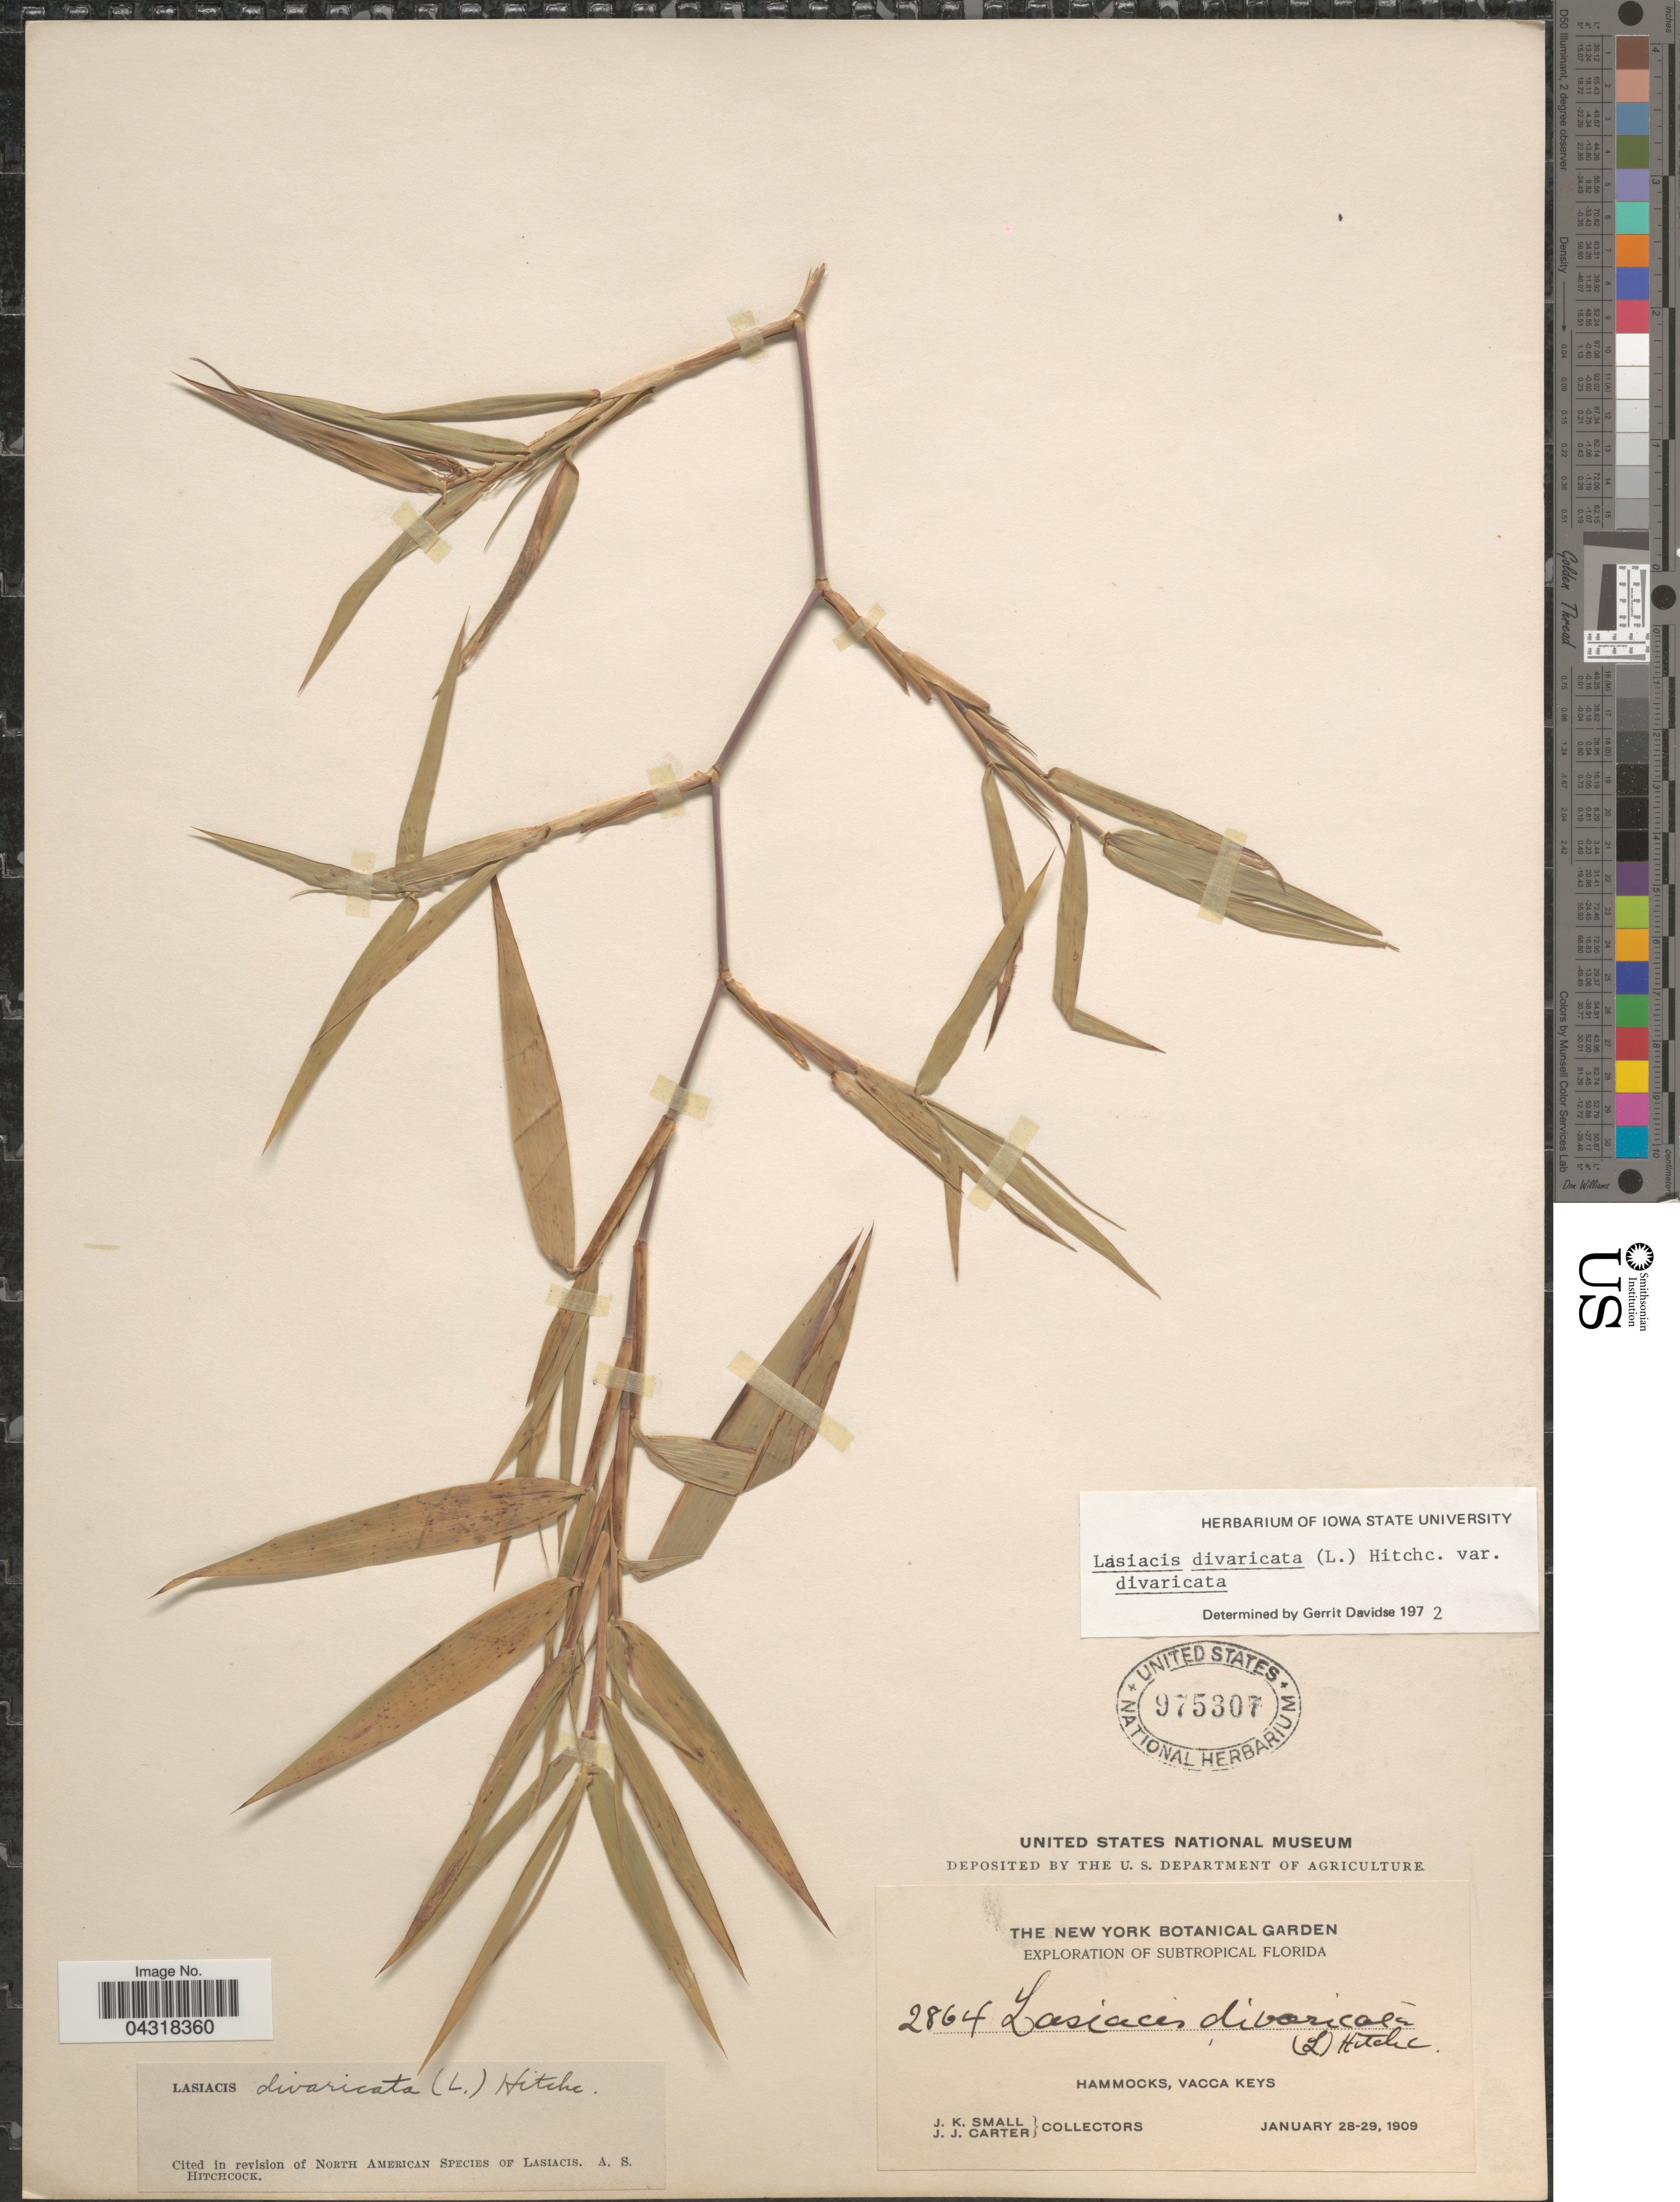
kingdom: Plantae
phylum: Tracheophyta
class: Liliopsida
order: Poales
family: Poaceae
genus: Lasiacis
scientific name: Lasiacis divaricata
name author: (L.) Hitchc.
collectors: J. K. Small & J. Carter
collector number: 2864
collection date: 1909-01-28/1909-01-29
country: United States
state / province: Florida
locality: Exploration of Subtropical Florida. Hammocks, Vacca Keys.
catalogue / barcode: US 975307